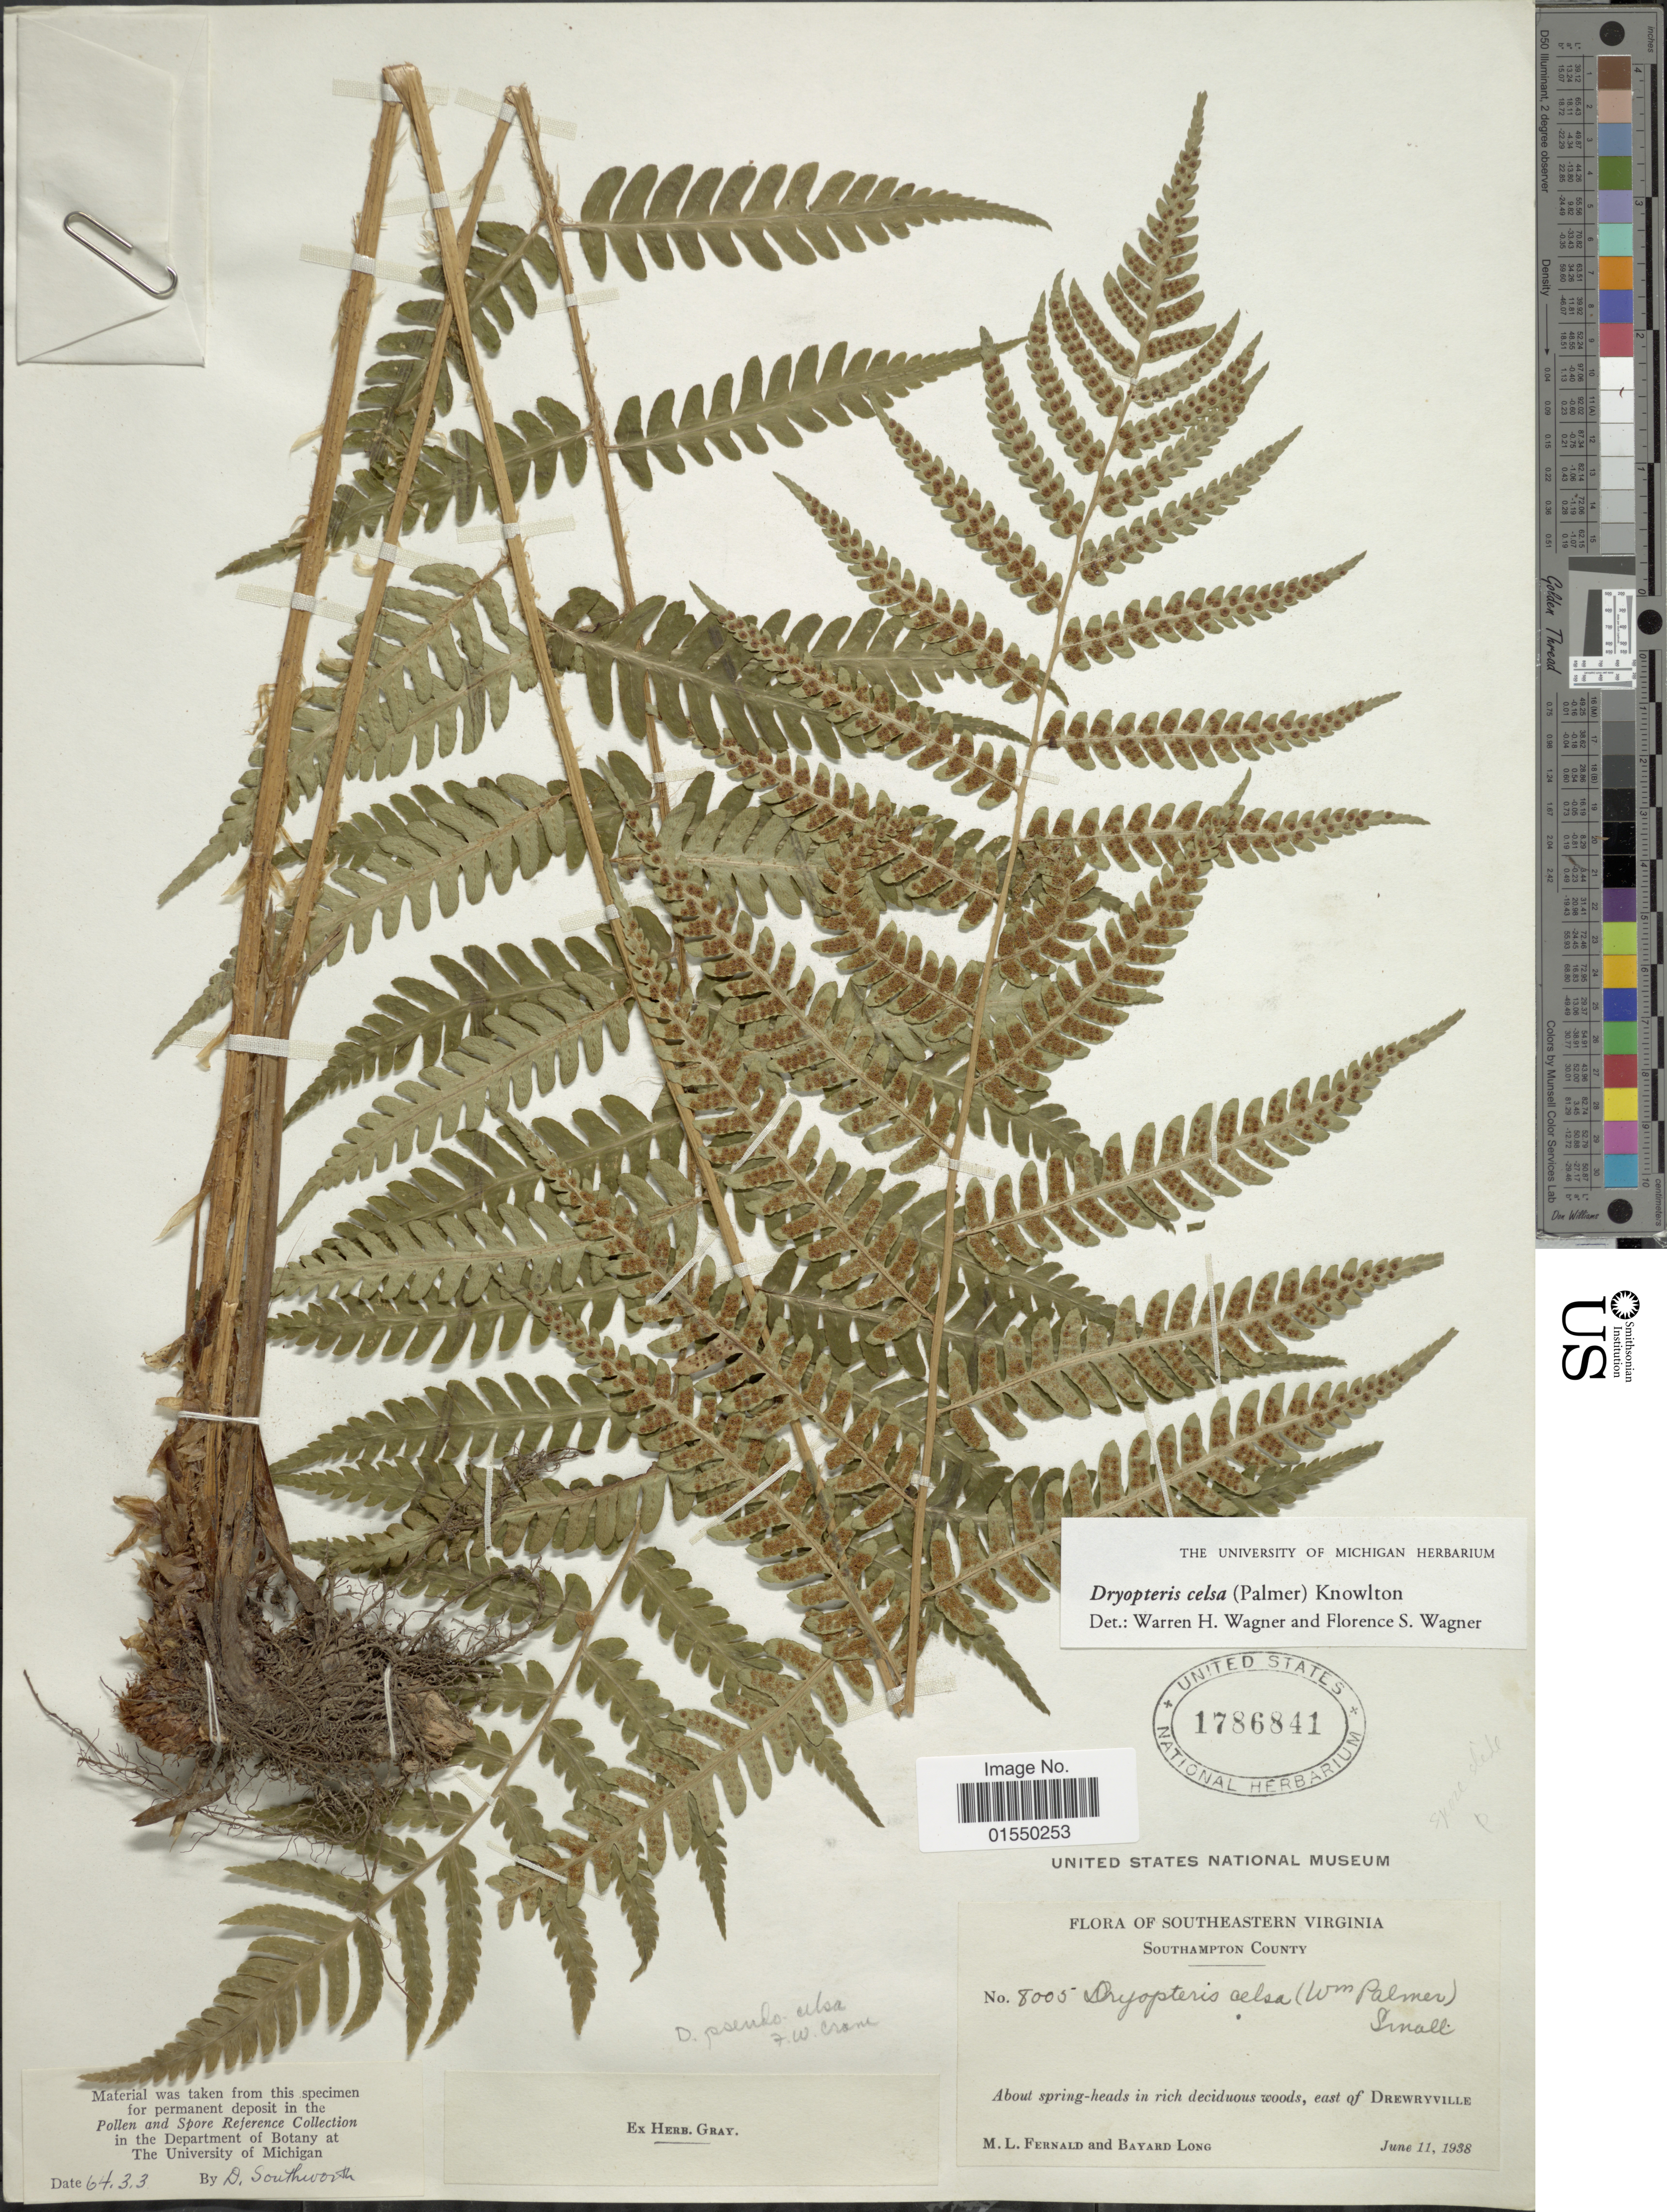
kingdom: Plantae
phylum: Tracheophyta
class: Polypodiopsida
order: Polypodiales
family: Dryopteridaceae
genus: Dryopteris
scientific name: Dryopteris celsa (W. Palmer) Knowlt., W. Palmer & C.L. Pollard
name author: (W. Palmer) Knowlt. et al.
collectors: M. L. Fernald & B. Long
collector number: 8005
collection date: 1938-06-11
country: United States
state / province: Virginia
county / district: Southampton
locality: Southeastern Virginia, Southampton County, east of Drewryville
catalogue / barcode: US 1786841